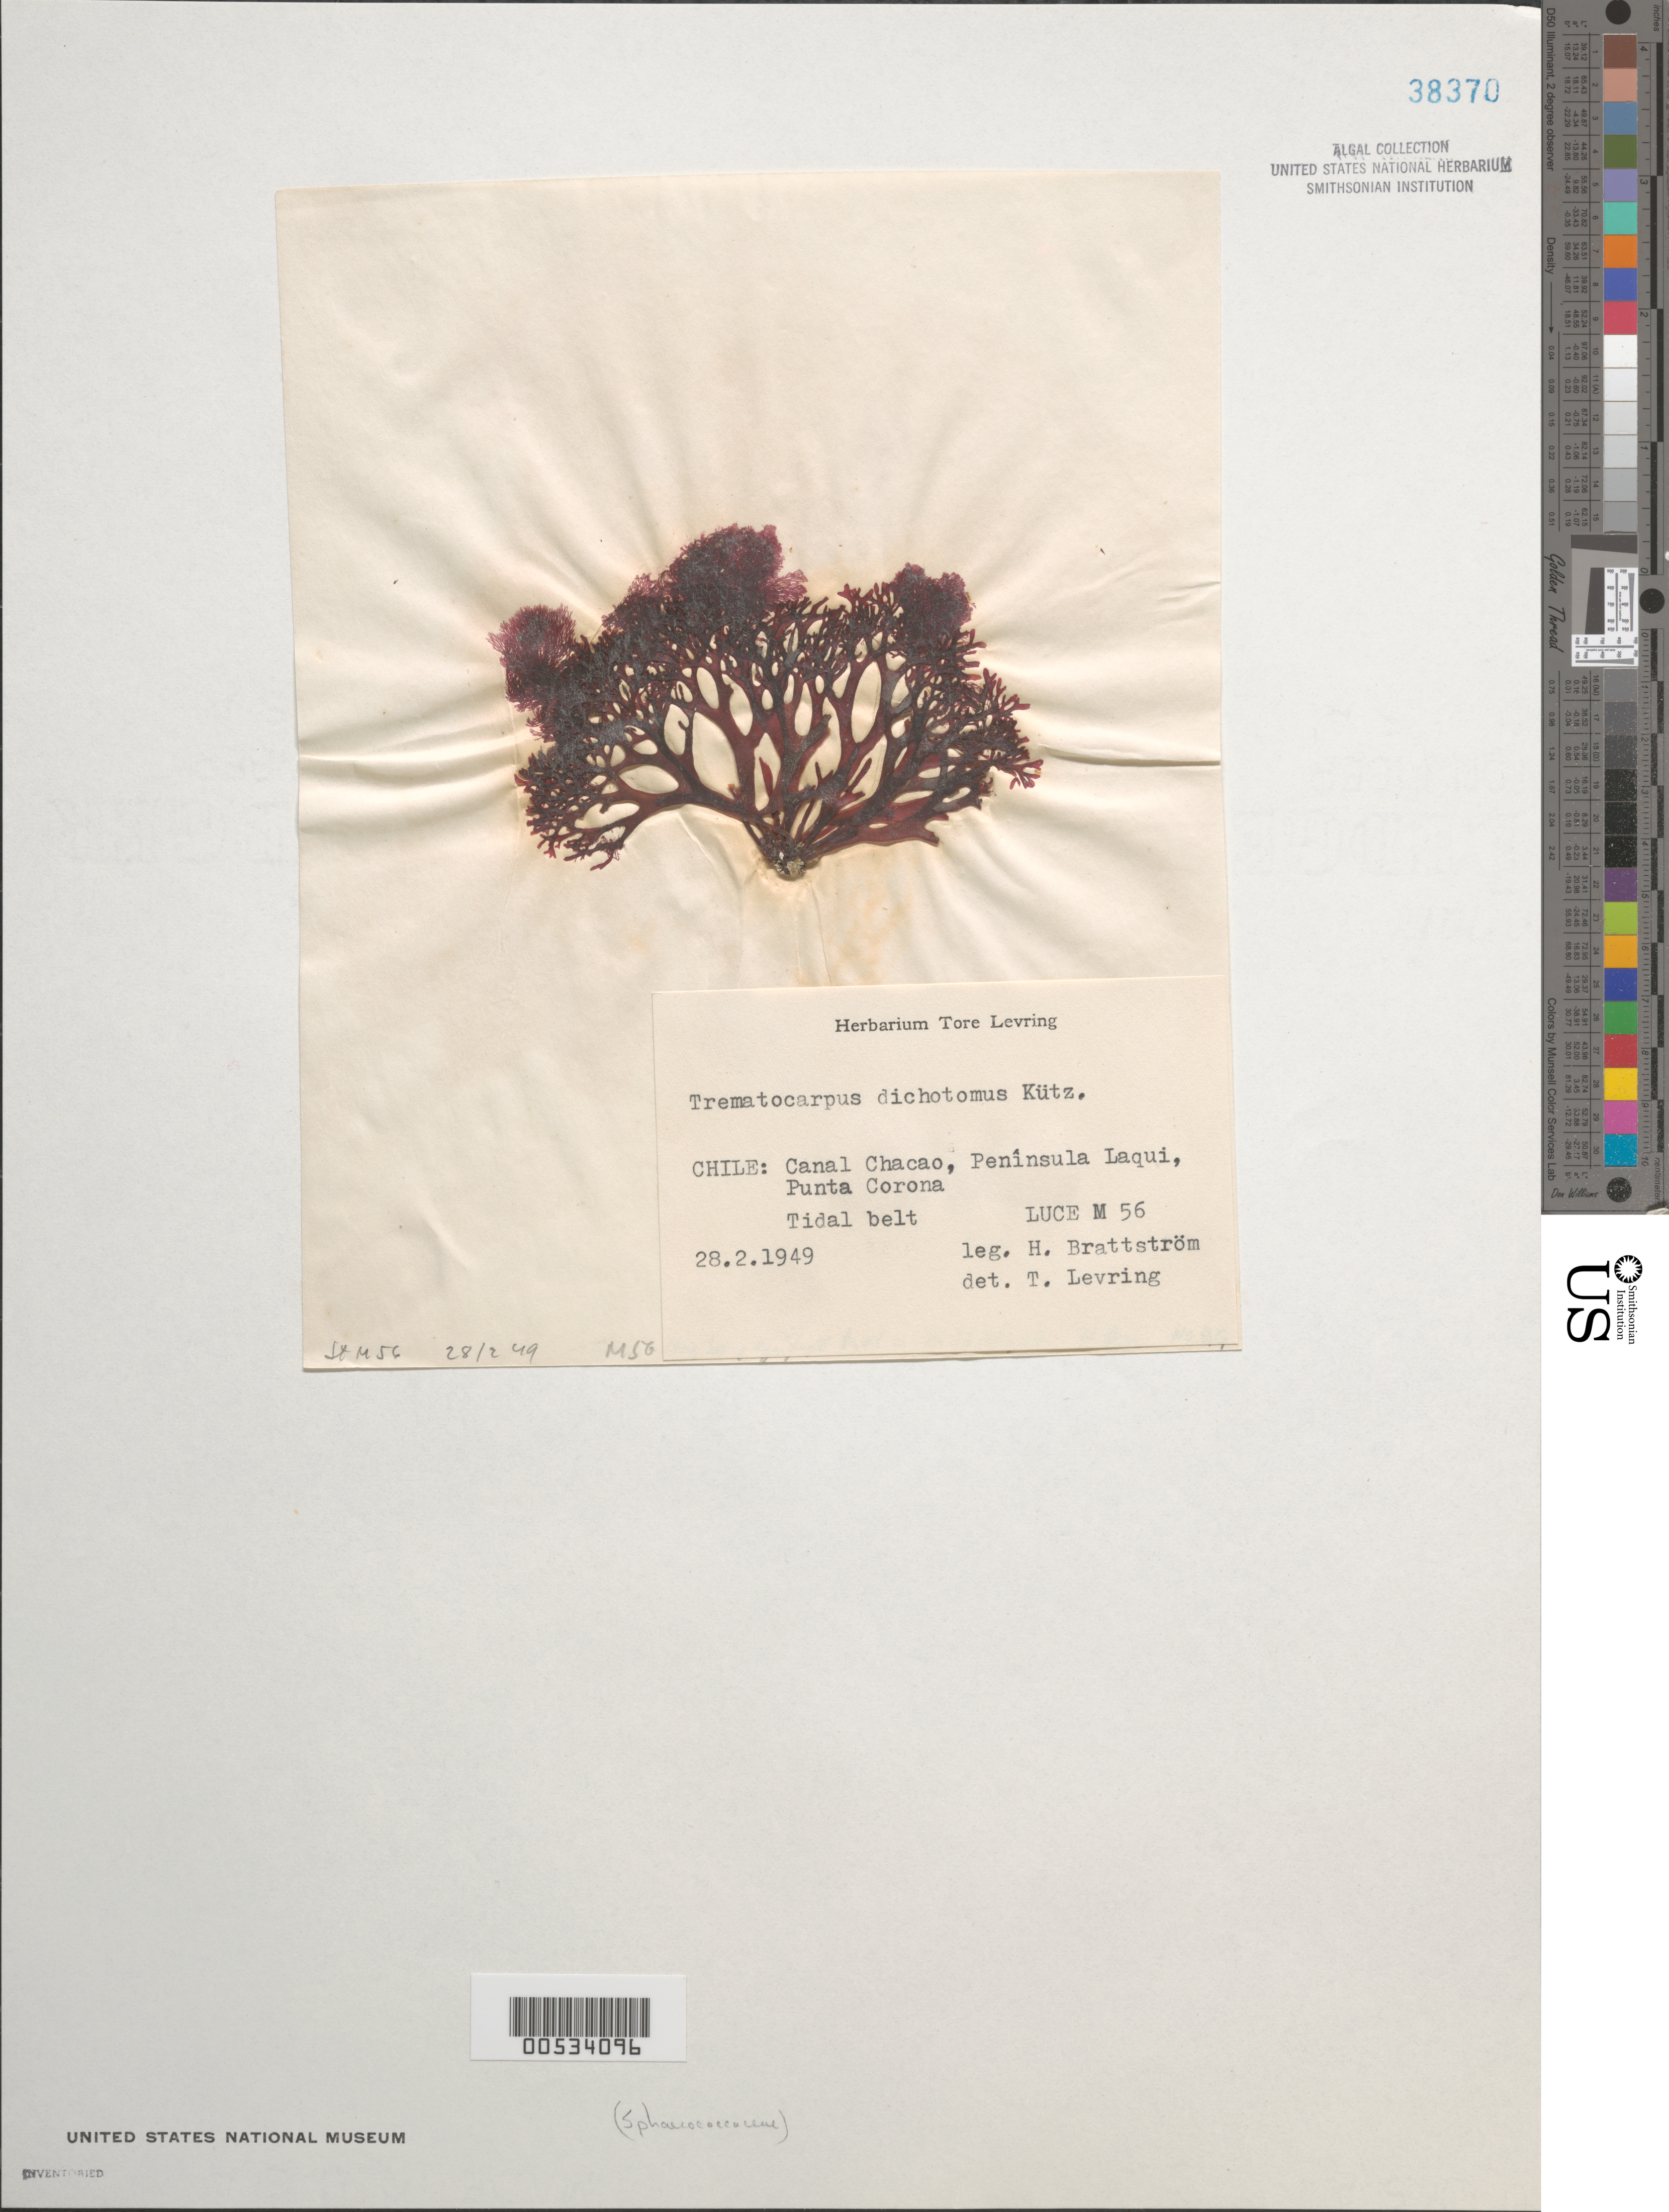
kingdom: Plantae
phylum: Rhodophyta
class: Florideophyceae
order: Gigartinales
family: Sarcodiaceae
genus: Trematocarpus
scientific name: Trematocarpus dichotomus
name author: Kütz.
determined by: Levring, T.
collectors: H. Brattstrom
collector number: Luce M 56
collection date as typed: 28 Feb 1949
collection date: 1949-02-28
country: Chile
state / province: Los Lagos (X)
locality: Canal chacao, peninsula laqui, punta corona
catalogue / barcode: US 38370